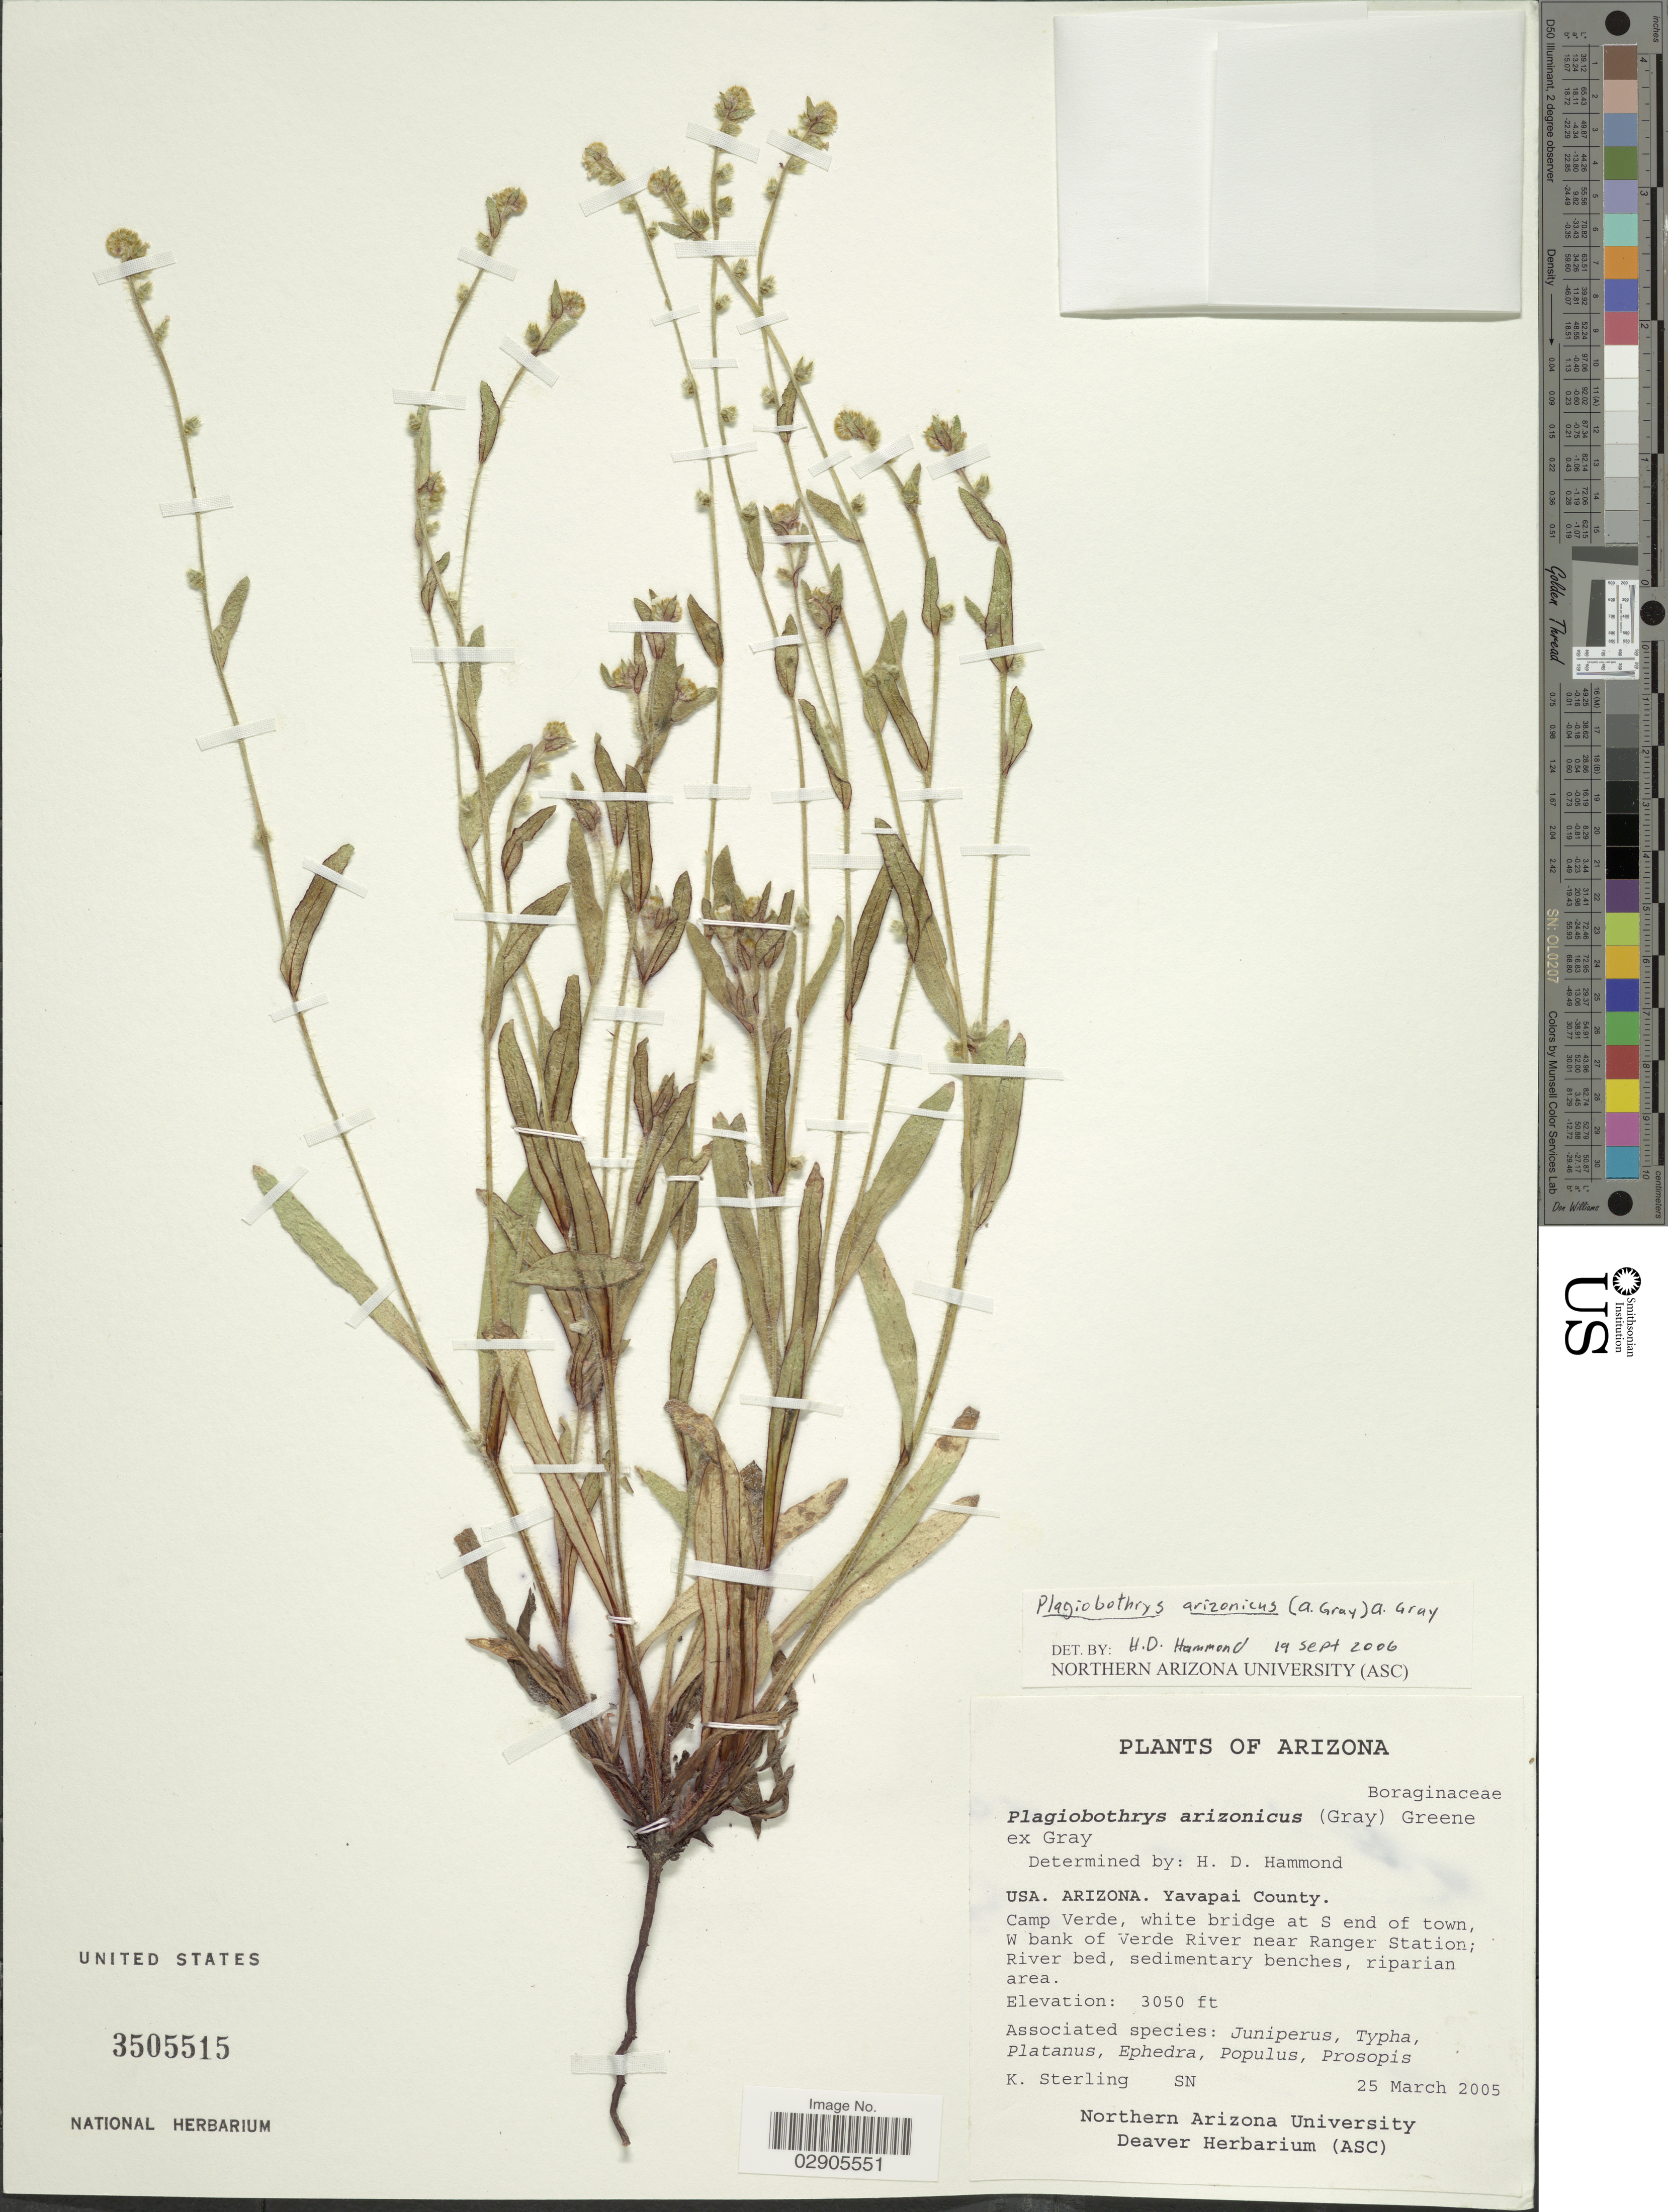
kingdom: Plantae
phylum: Tracheophyta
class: Magnoliopsida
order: Boraginales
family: Boraginaceae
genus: Plagiobothrys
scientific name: Plagiobothrys arizonicus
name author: (A. Gray) Greene ex A. Gray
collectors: K. Sterling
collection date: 2005-03-25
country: United States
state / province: Arizona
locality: Yavapai County. Camp Verde, white bridge at S end of town, W bank of Verde River near Ranger Station; River bed, sedimentary benches, riparian area.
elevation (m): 930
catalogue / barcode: US 3505515